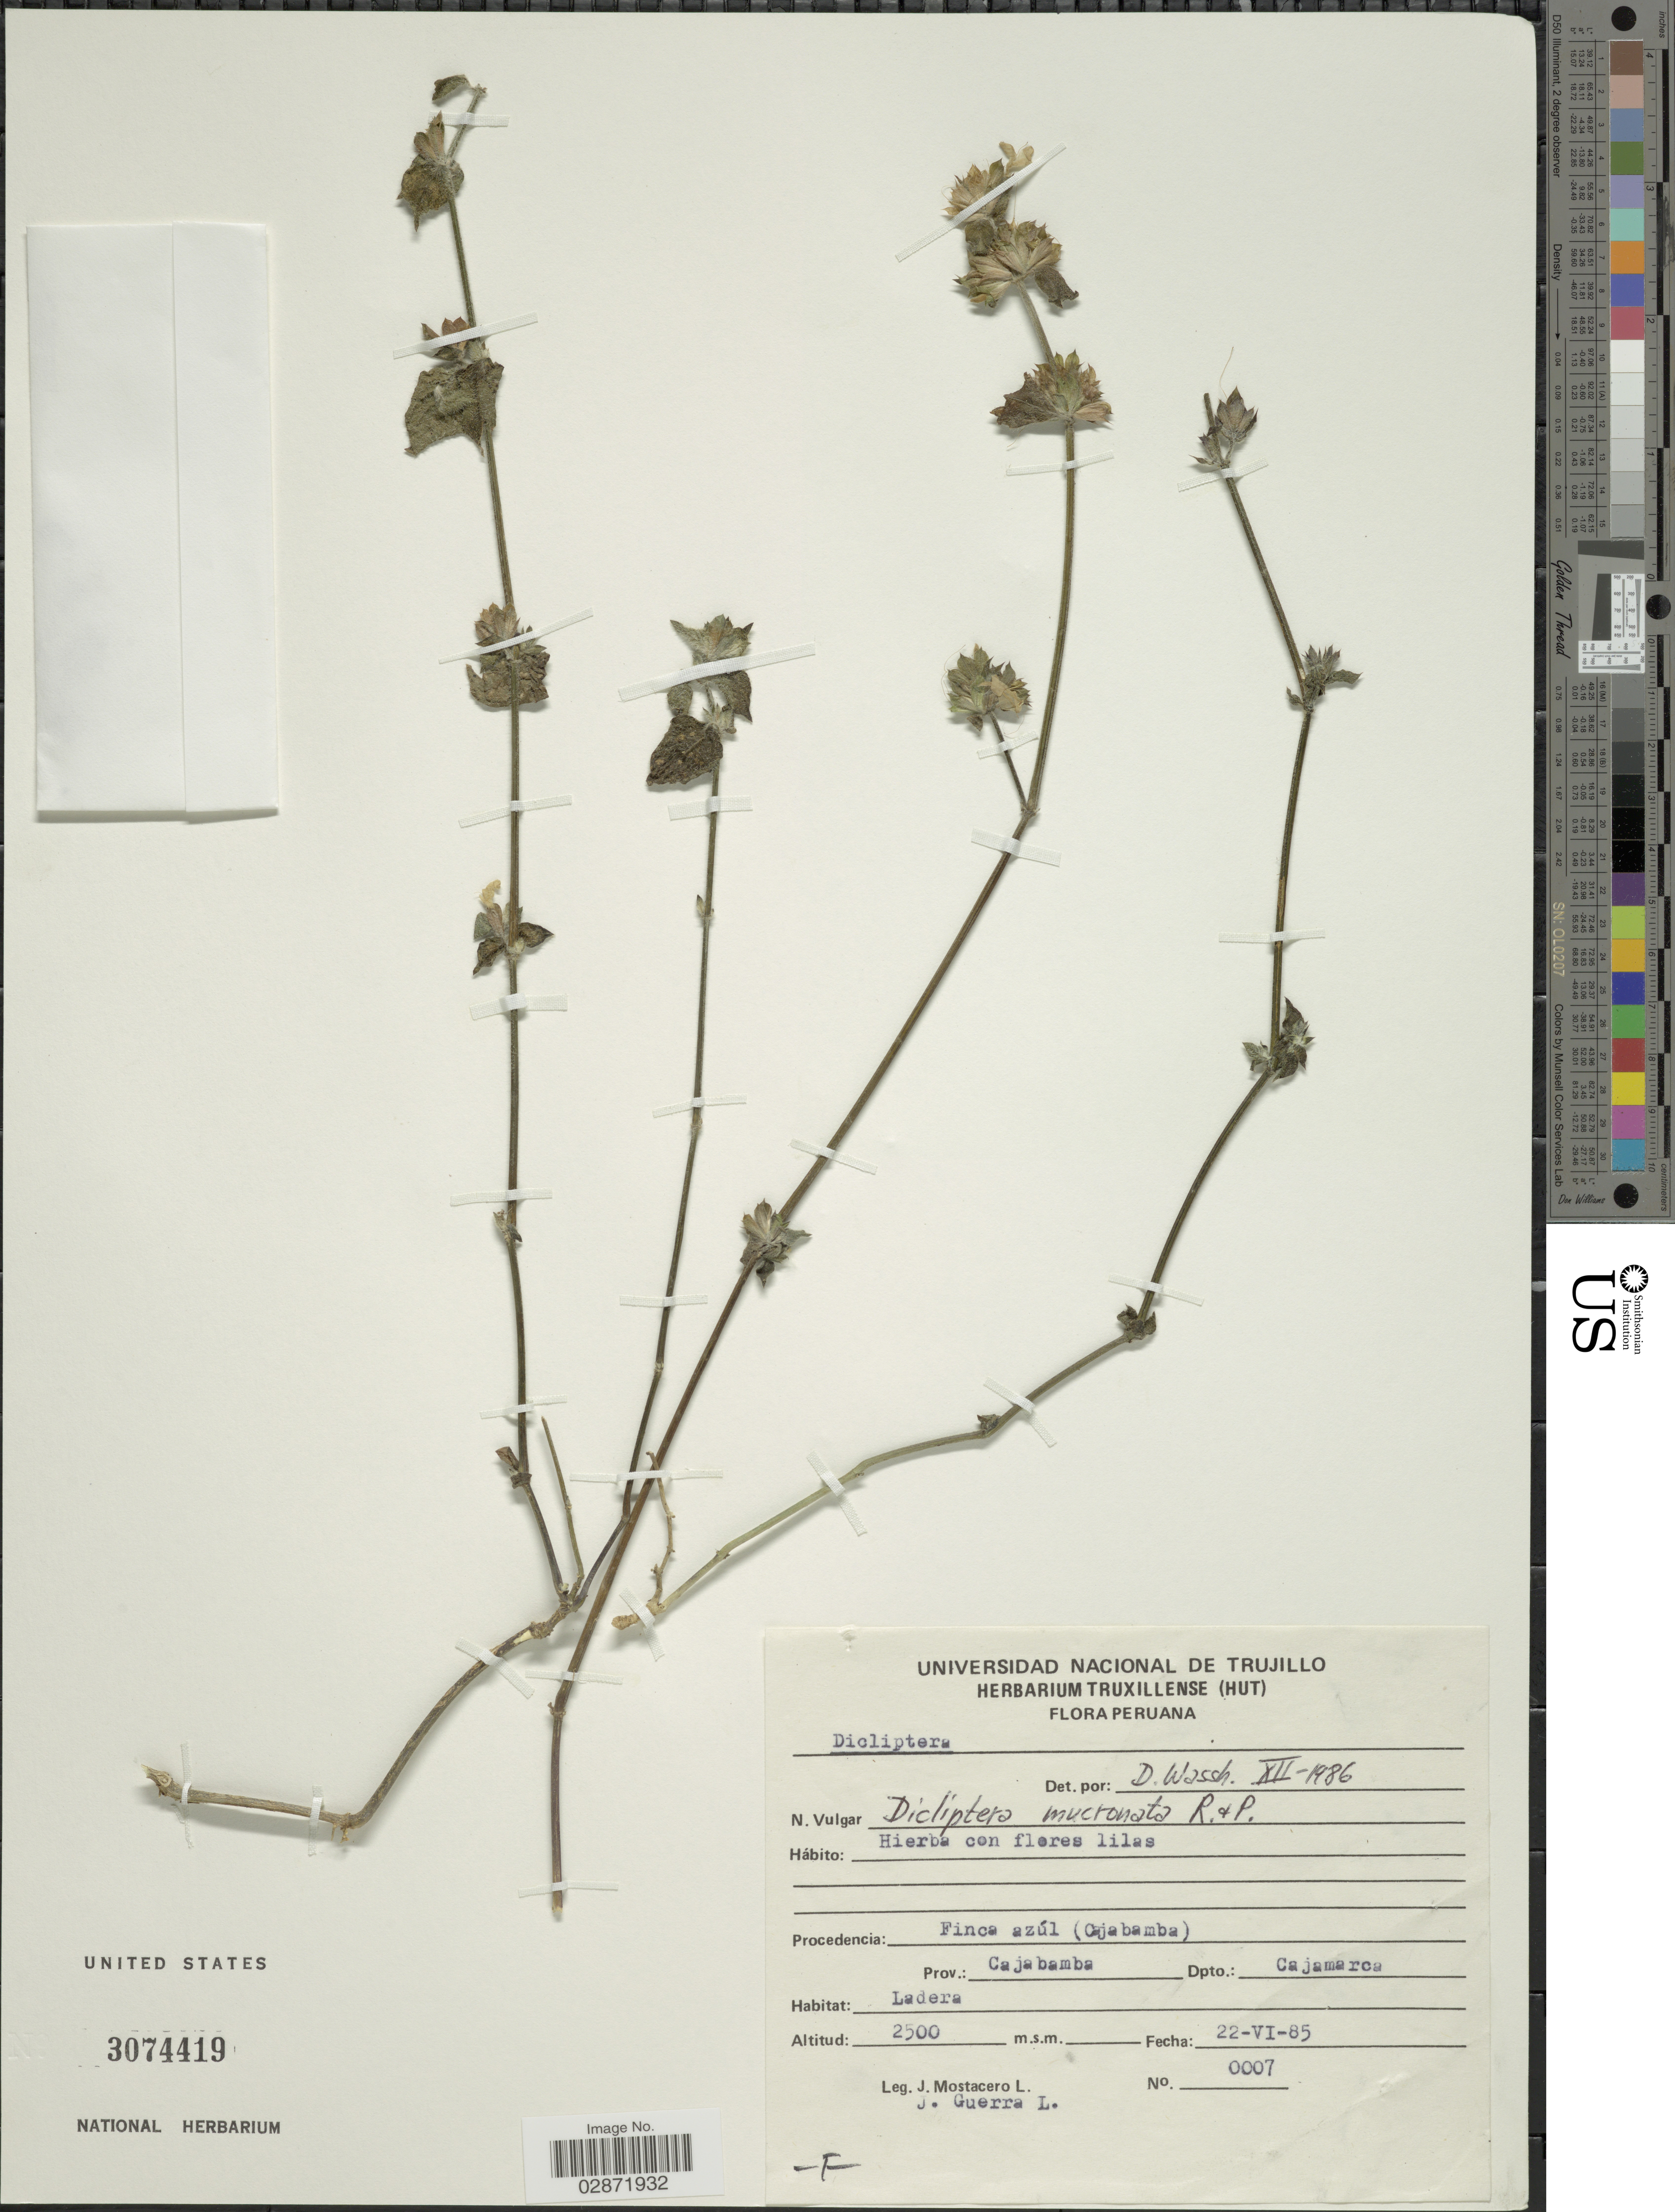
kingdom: Plantae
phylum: Tracheophyta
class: Magnoliopsida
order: Lamiales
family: Acanthaceae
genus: Dicliptera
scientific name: Dicliptera hookeriana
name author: Nees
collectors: J. Mostacero L. & J. Guerra L.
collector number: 0007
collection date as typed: Transcribed d/m/y: 22/6/85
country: Peru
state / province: Cajamarca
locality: Procedencia: Finca azúl (Cajabamba) Prov.: Cajabamba, Dpto.: Cajamarca.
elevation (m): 2500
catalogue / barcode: US 3074419